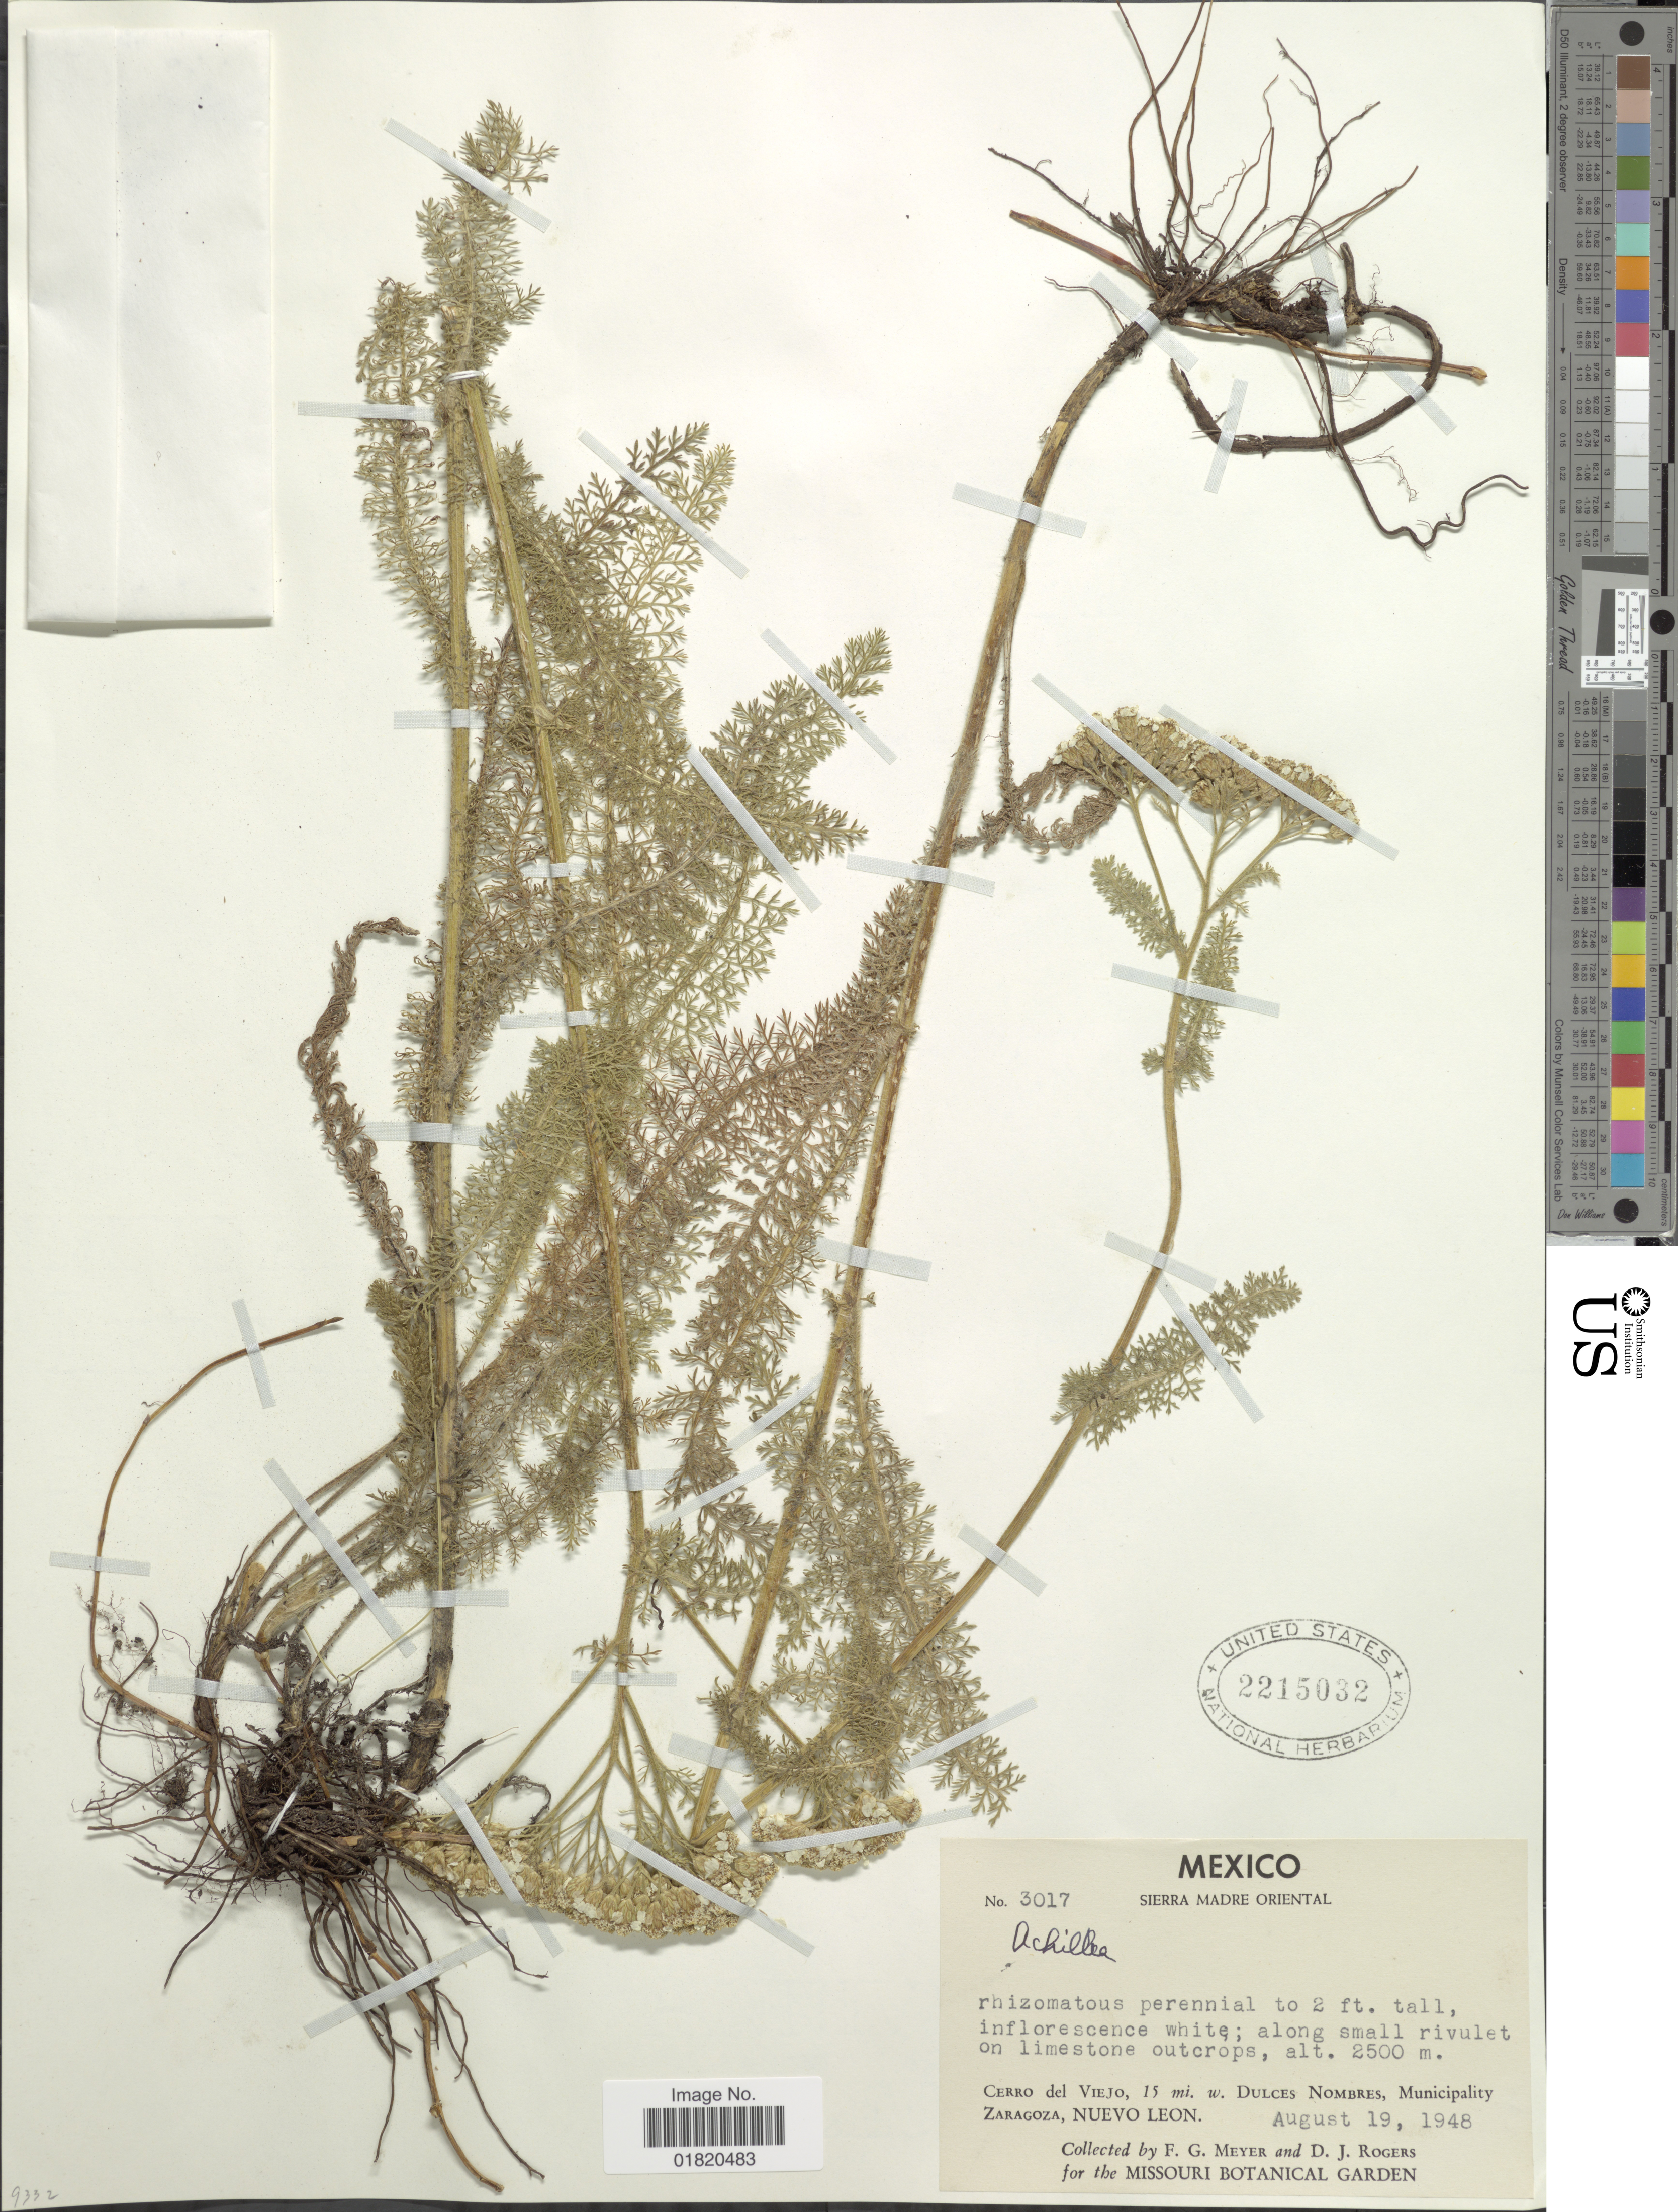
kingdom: Plantae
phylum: Tracheophyta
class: Magnoliopsida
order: Asterales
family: Asteraceae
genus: Achillea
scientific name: Achillea lanulosa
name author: Nutt.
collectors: F. G. Meyer & D. J. Rogers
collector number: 3017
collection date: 1948-08-19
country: Mexico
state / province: Nuevo León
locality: Cerro del Viejo, 15 mi. w. Dulces Nombres, Municipality Zaragoza. Sierra Madre Oriental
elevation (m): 2500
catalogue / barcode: US 2215032